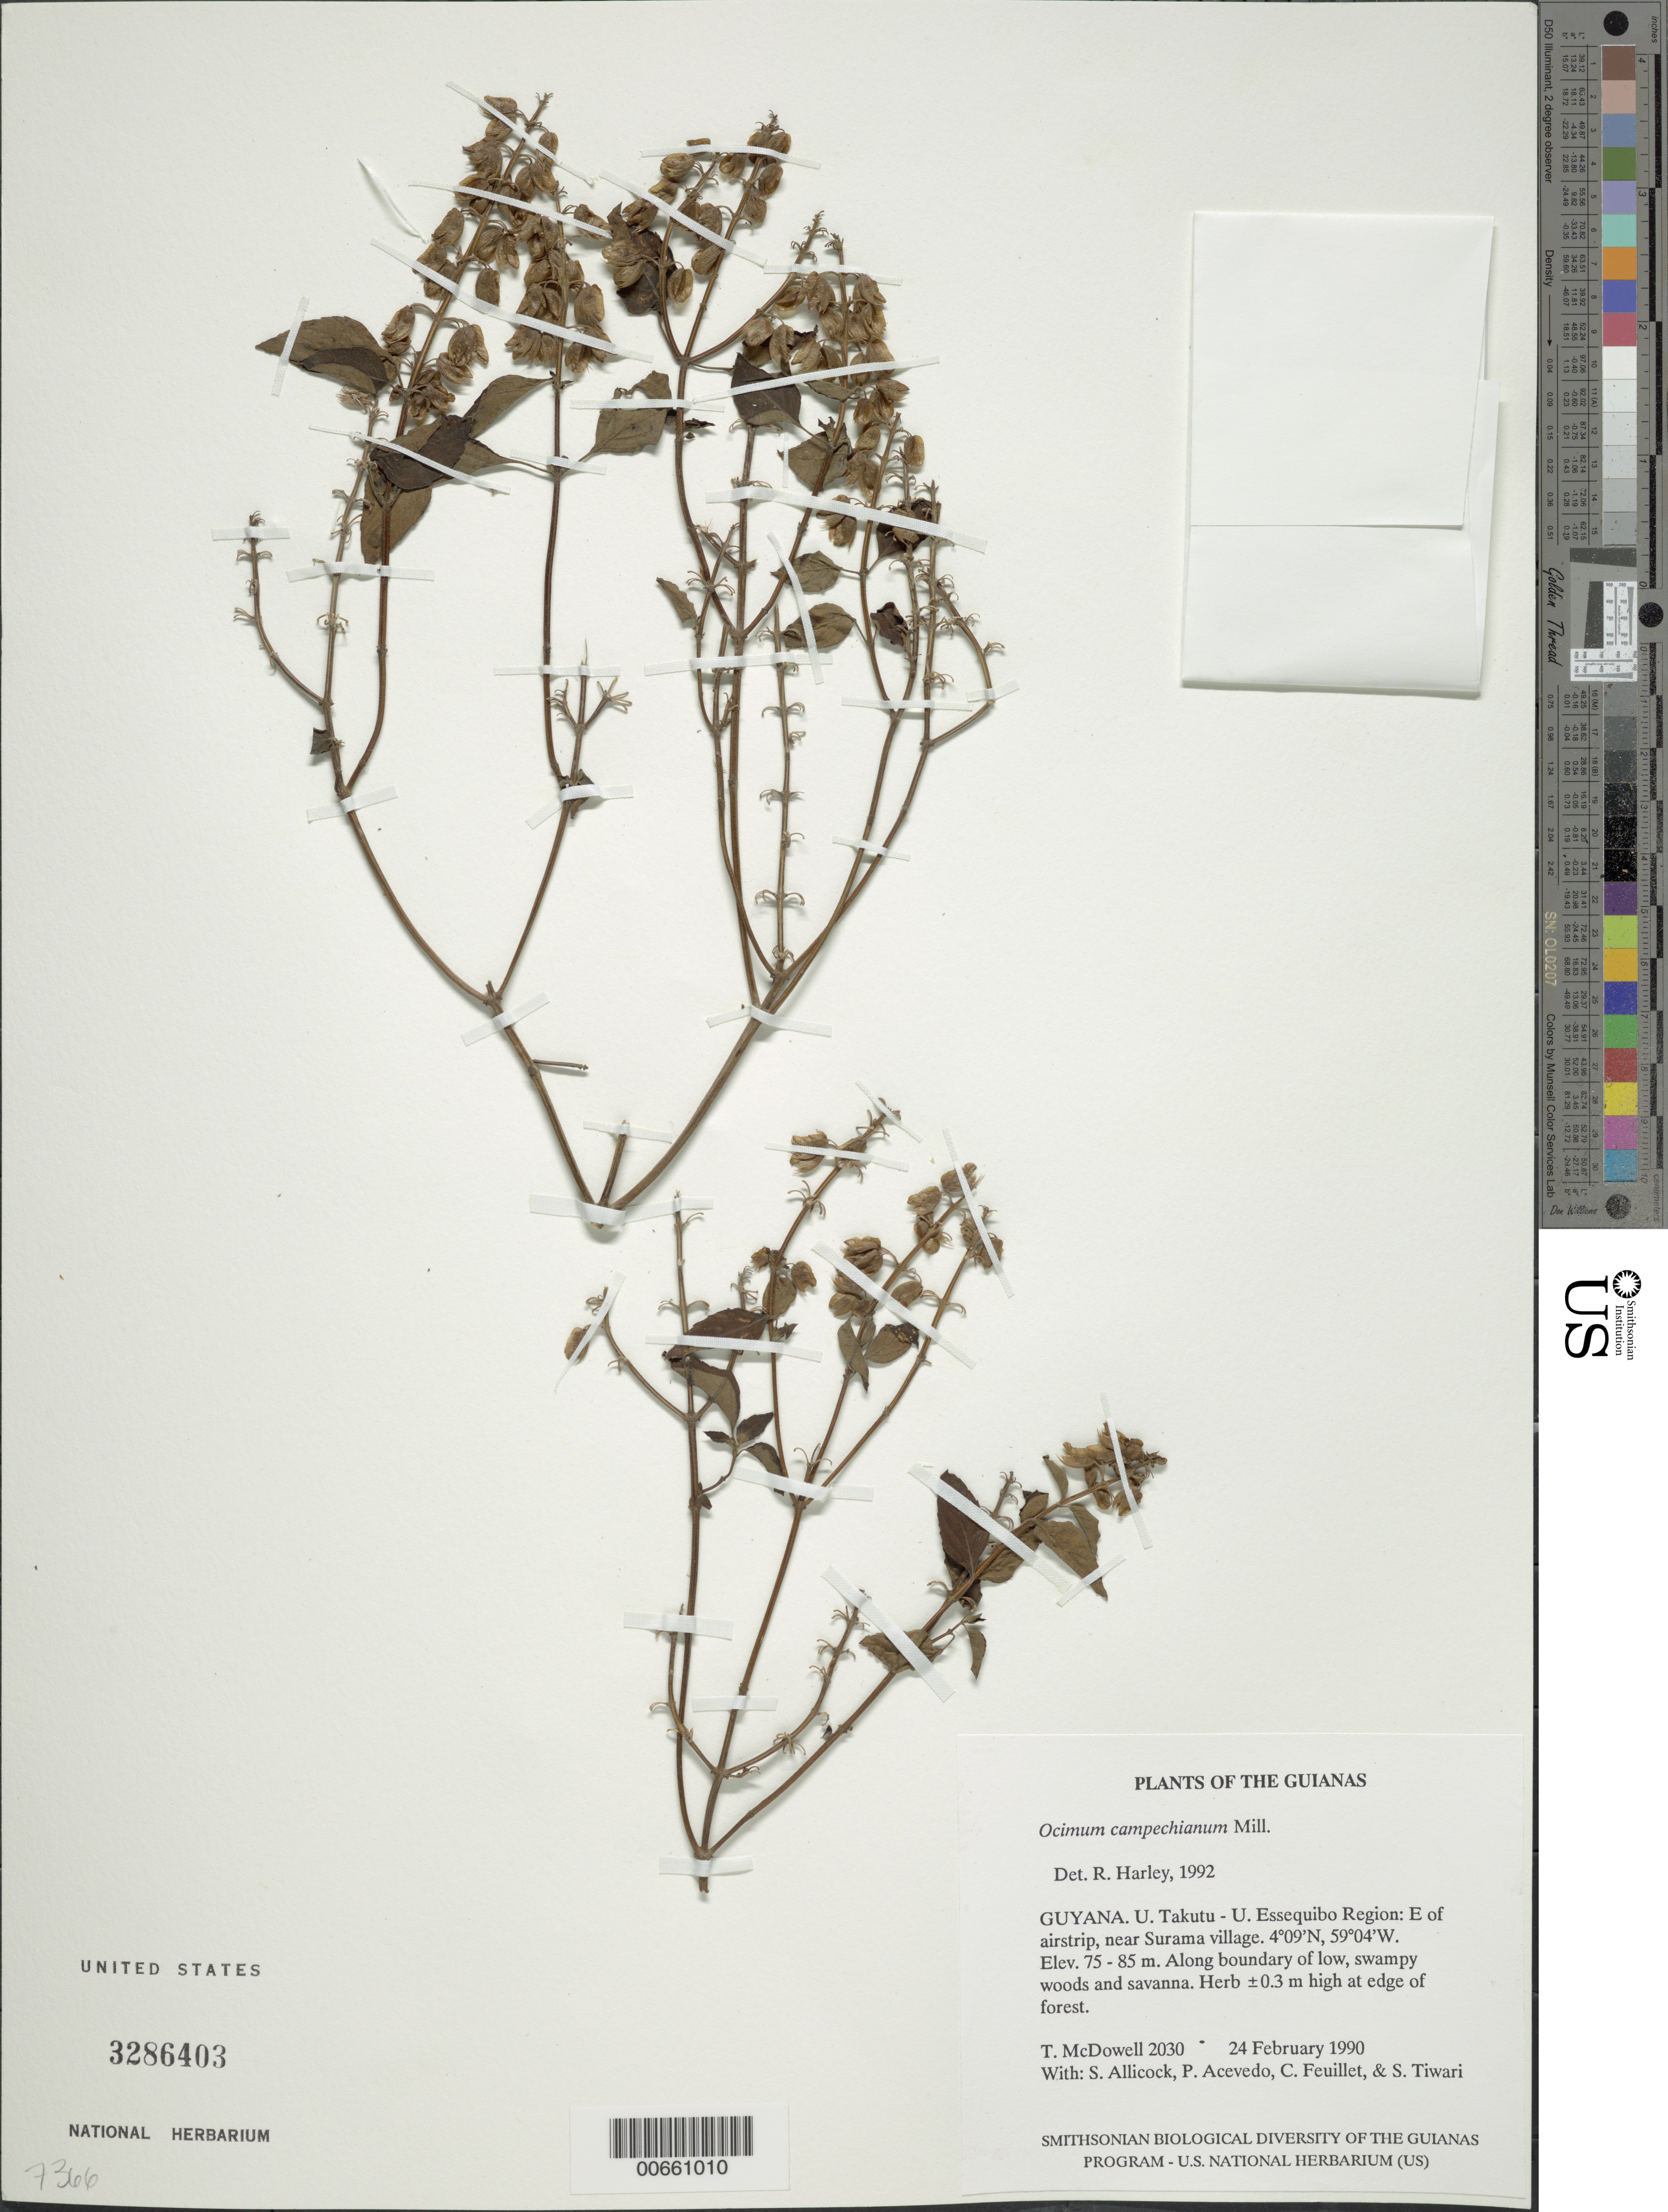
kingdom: Plantae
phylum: Tracheophyta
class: Magnoliopsida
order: Lamiales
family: Lamiaceae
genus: Ocimum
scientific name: Ocimum campechianum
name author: Mill.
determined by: Harley, R. M.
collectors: T. McDowell, S. Allicock, P. Acevedo-Rodr., C. Feuillet & S. Tiwari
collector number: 2030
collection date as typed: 24 February 1990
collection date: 1990-02-24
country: Guyana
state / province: U. Takutu-U. Essequibo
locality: E of airstrip, near Surama Village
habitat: Along boundary of low, swampy woods and savanna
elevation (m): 75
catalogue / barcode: US 3286403